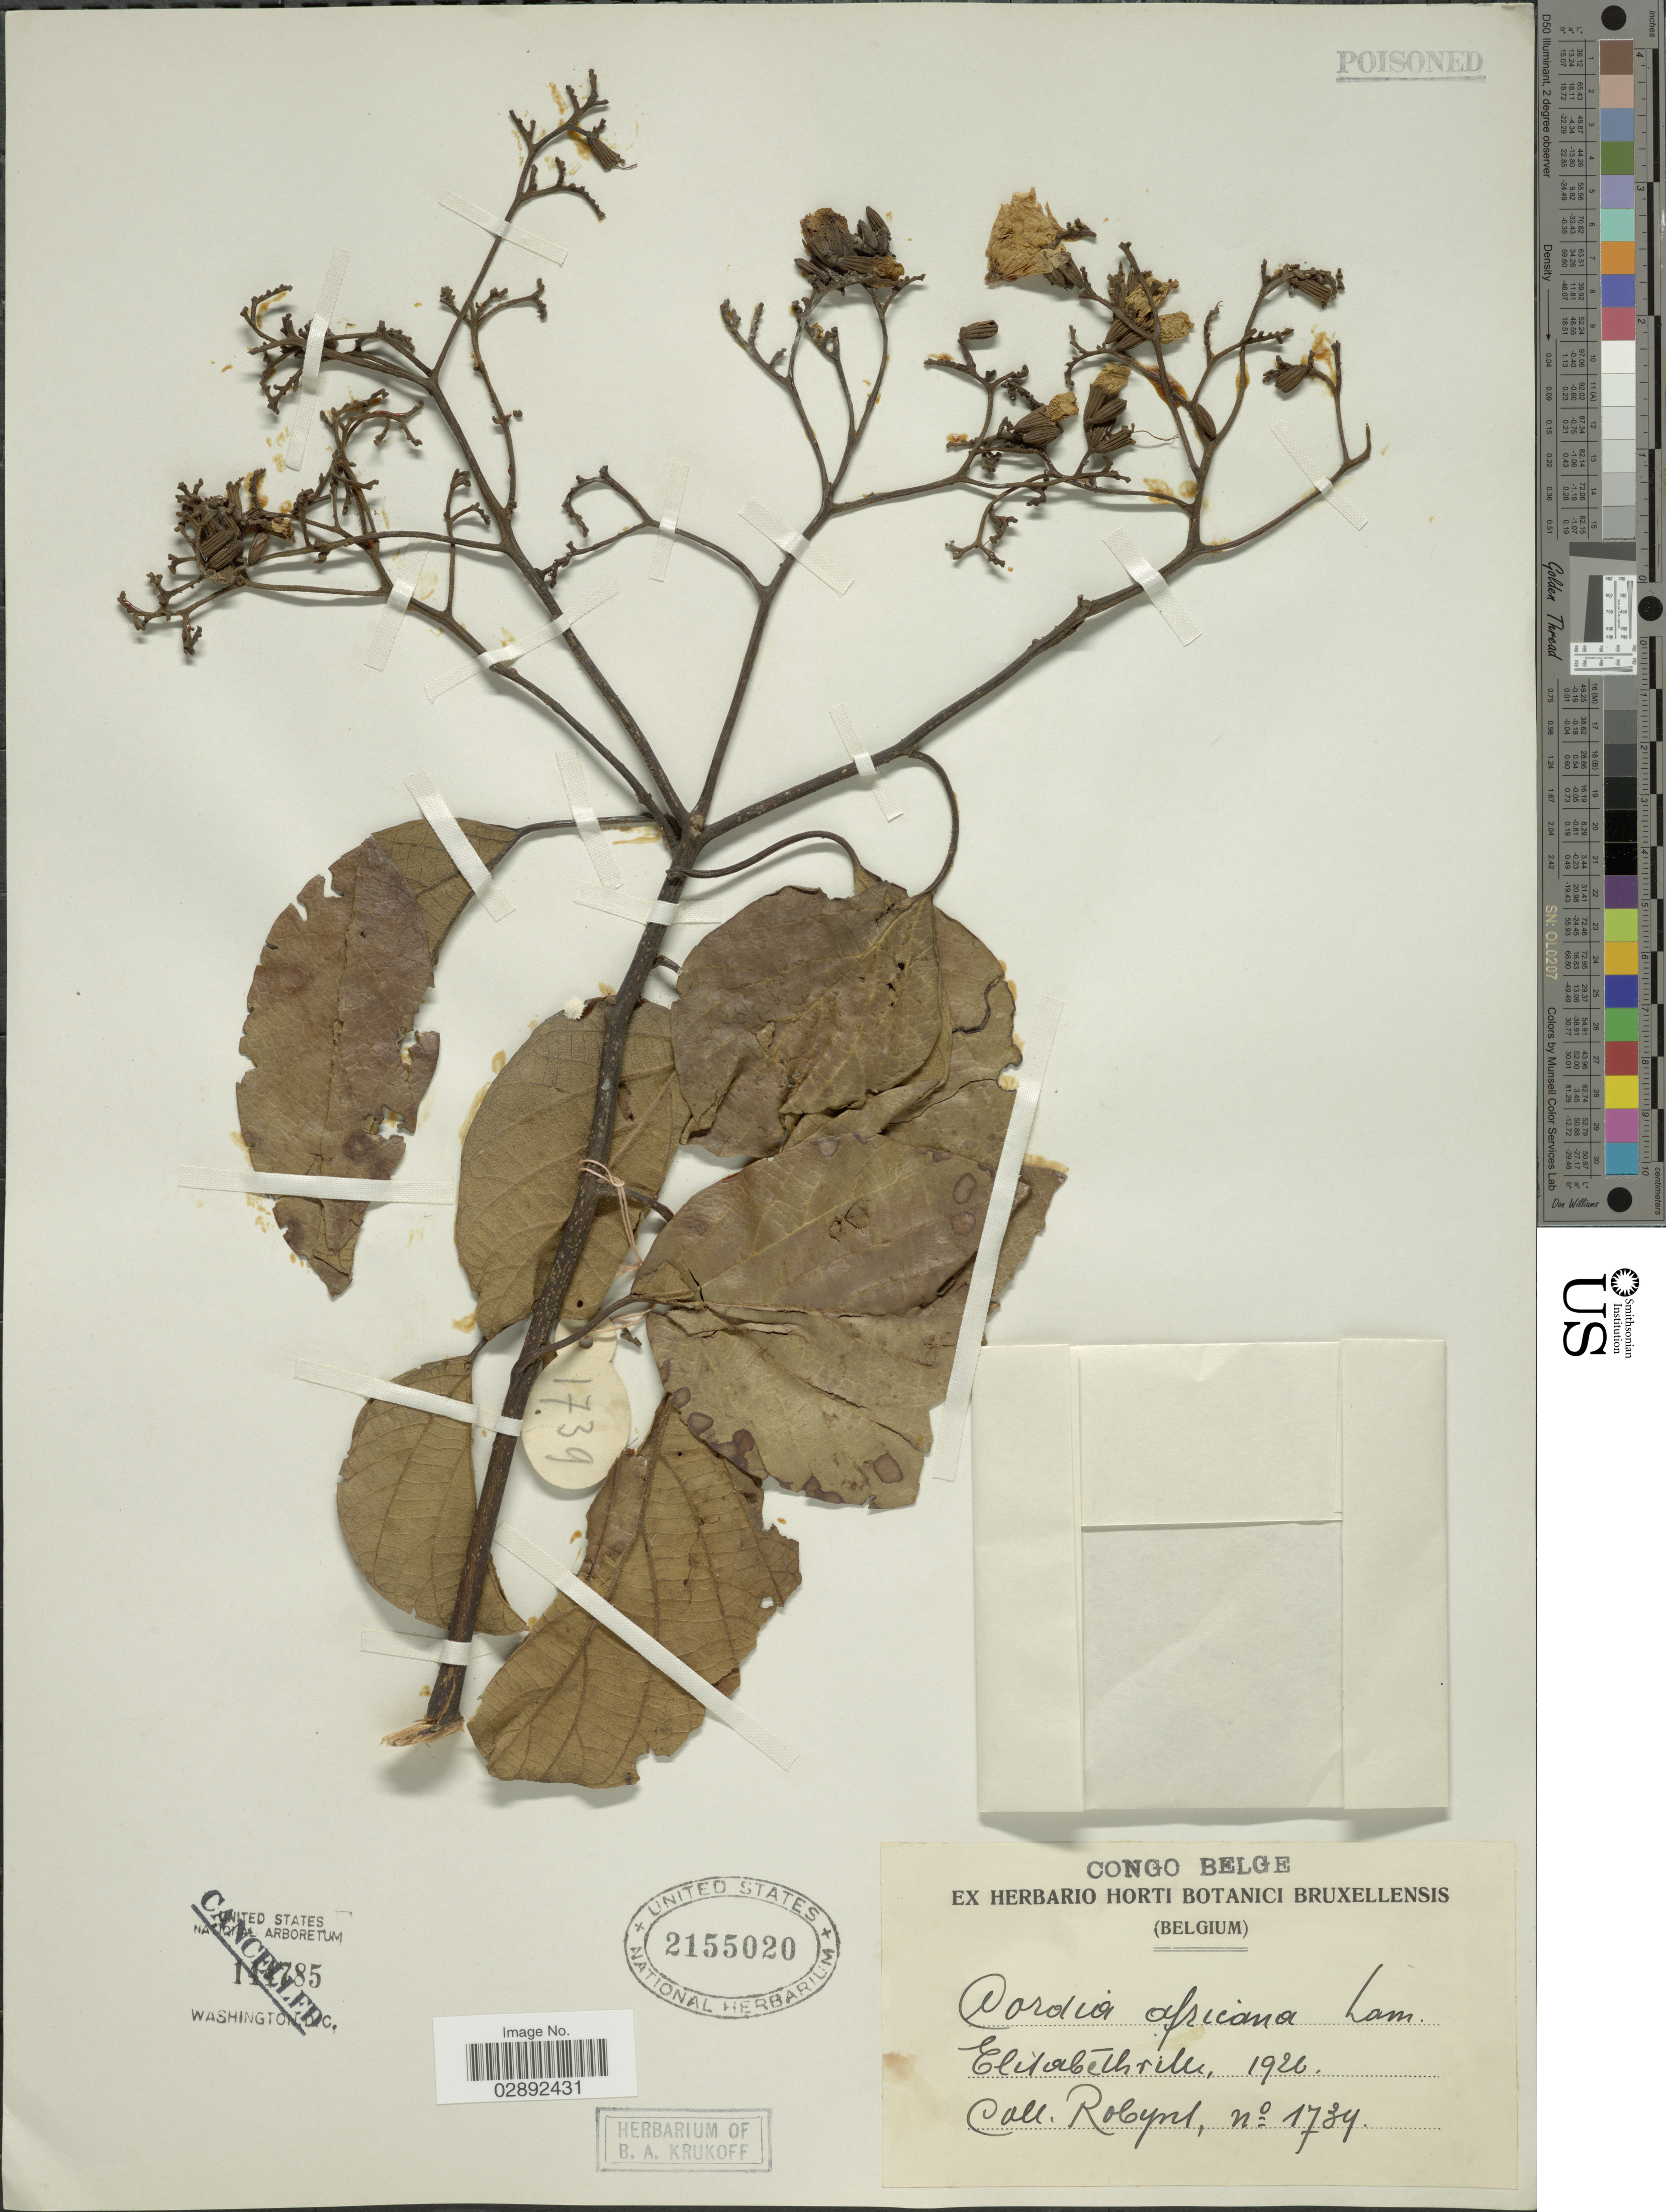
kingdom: Plantae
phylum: Tracheophyta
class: Magnoliopsida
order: Boraginales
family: Cordiaceae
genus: Cordia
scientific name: Cordia africana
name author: Lam.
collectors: -. Robyns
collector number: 1734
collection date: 1926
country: Congo, Democratic Republic of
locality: Congo Belge. Elisabethville.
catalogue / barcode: US 2155020